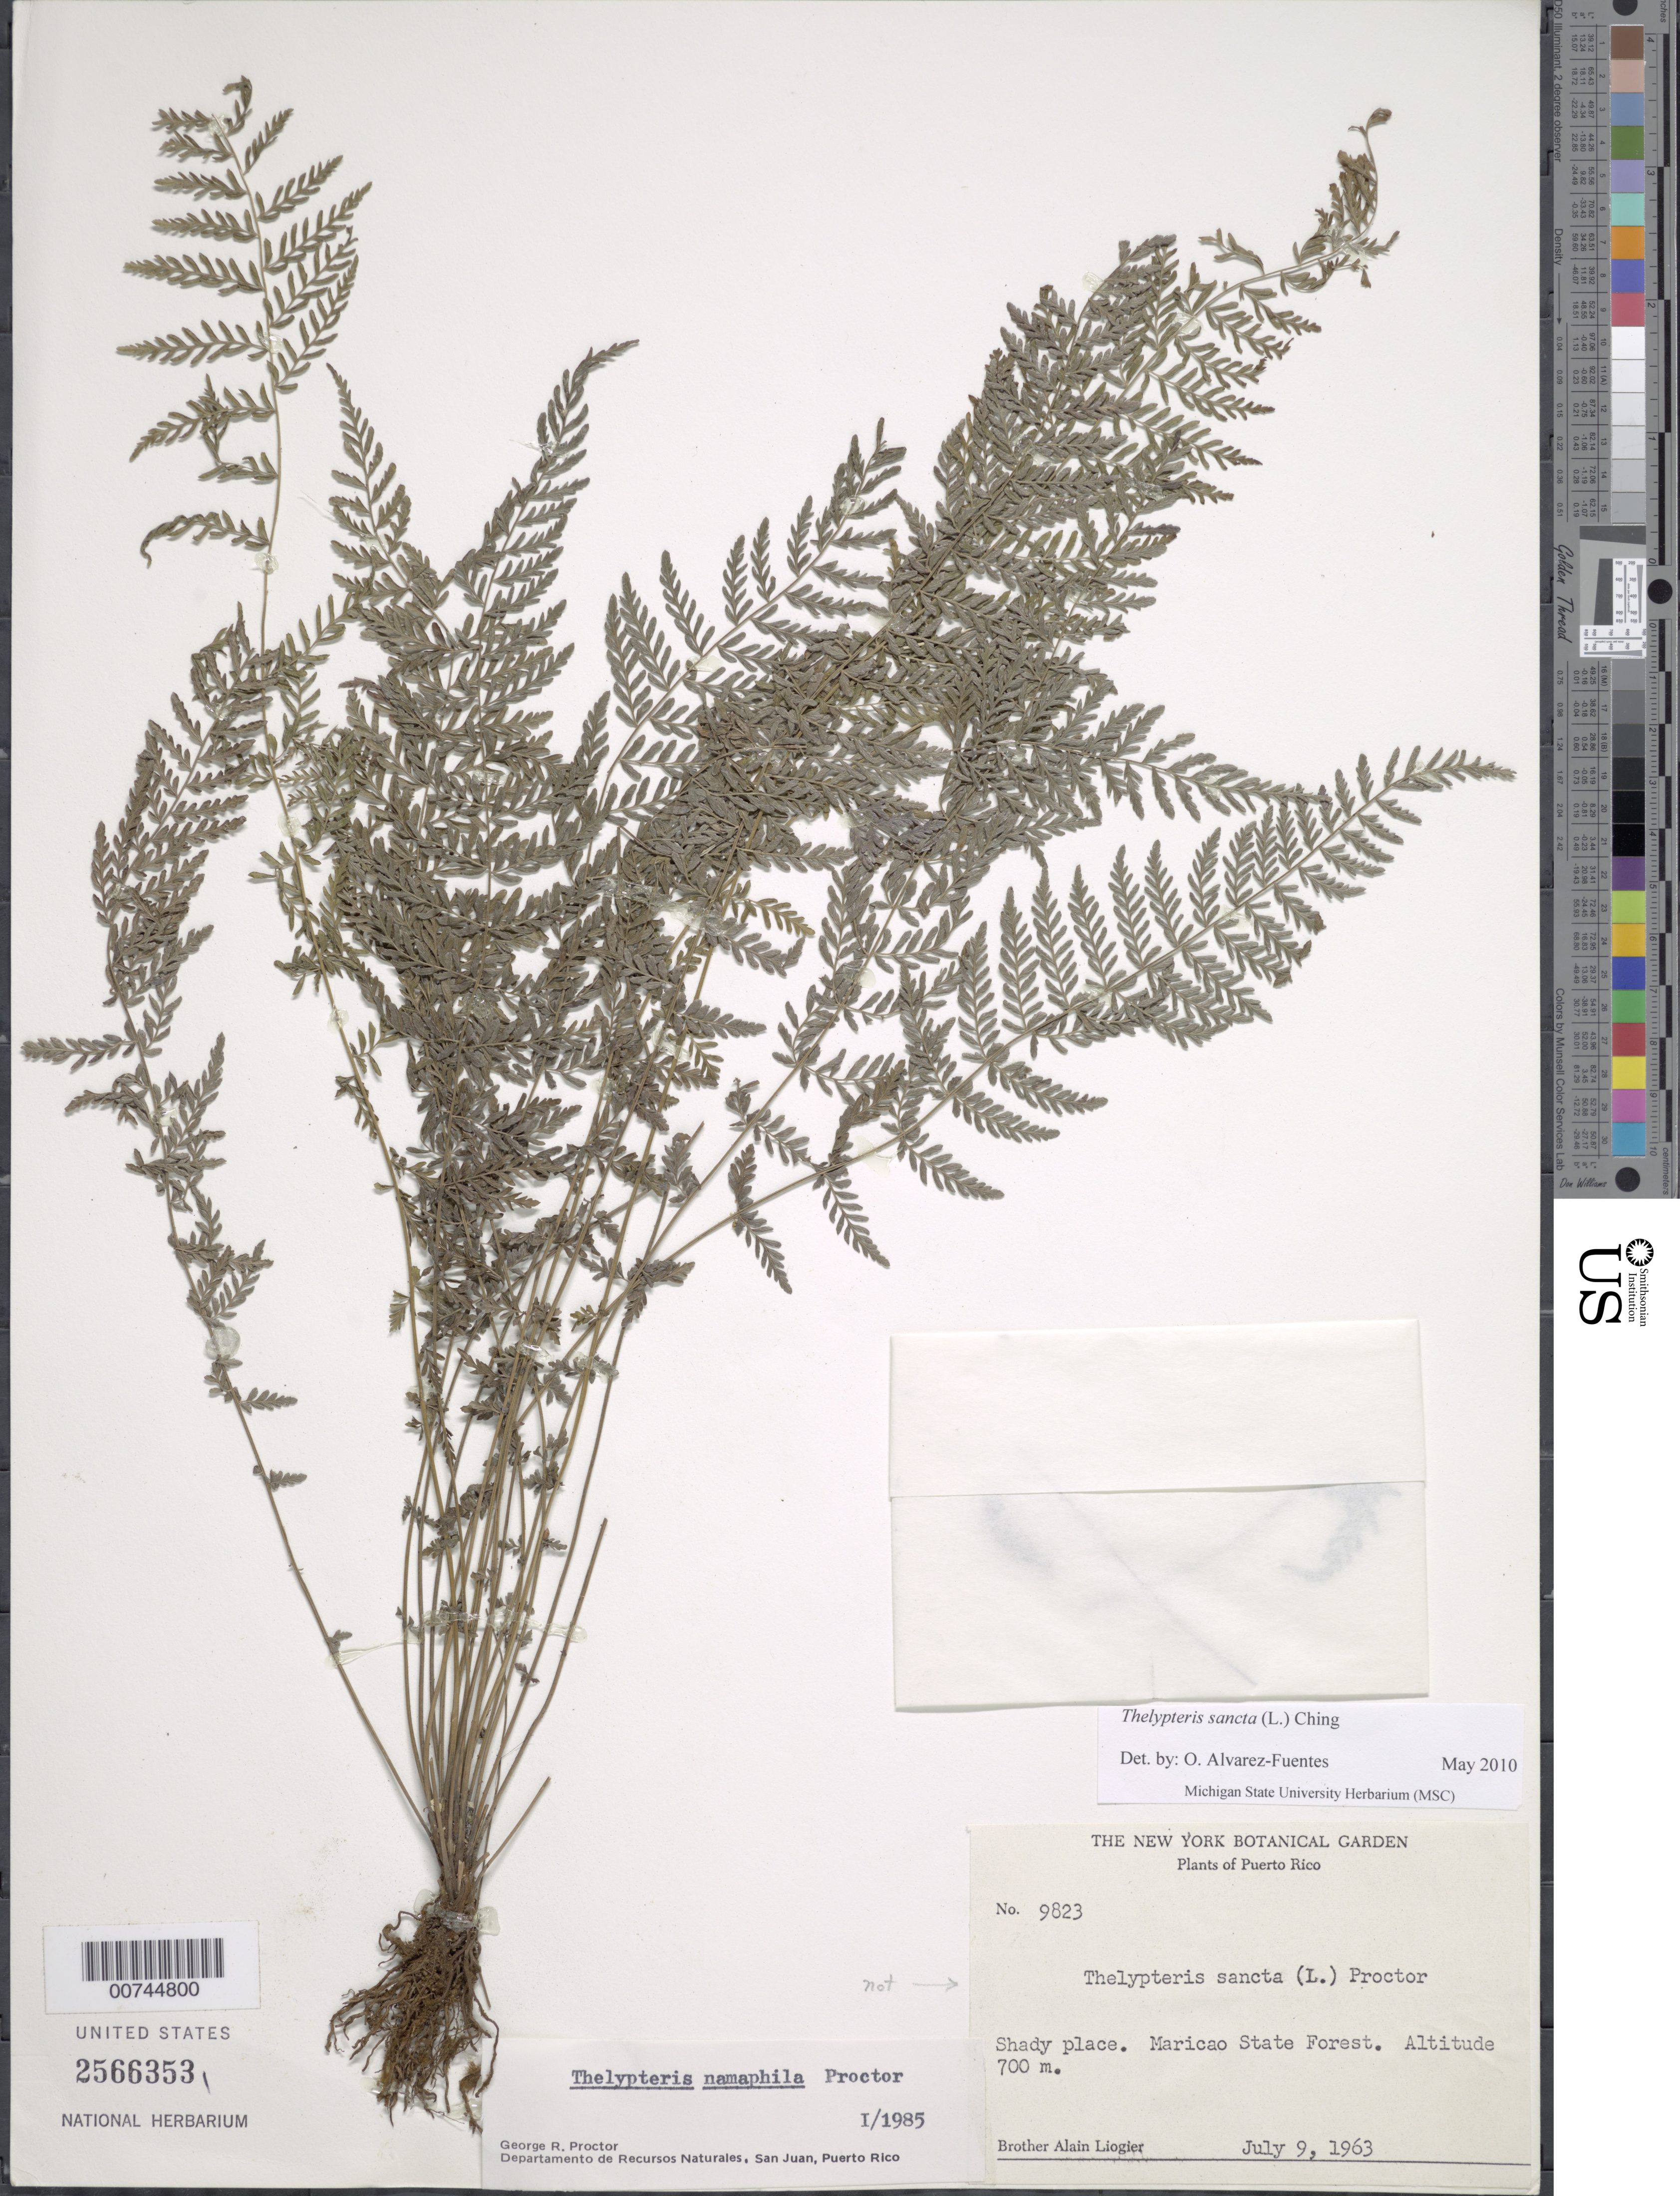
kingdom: Plantae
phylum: Tracheophyta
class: Polypodiopsida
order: Polypodiales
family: Thelypteridaceae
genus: Amauropelta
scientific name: Amauropelta sancta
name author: (L.) Pic. Serm.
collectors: A. H. Liogier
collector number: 9823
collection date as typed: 09 Jul 1963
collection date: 1963-07-09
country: Puerto Rico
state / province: Maricao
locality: Maricao State Forest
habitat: Shady place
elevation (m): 700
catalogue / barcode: US 2566353